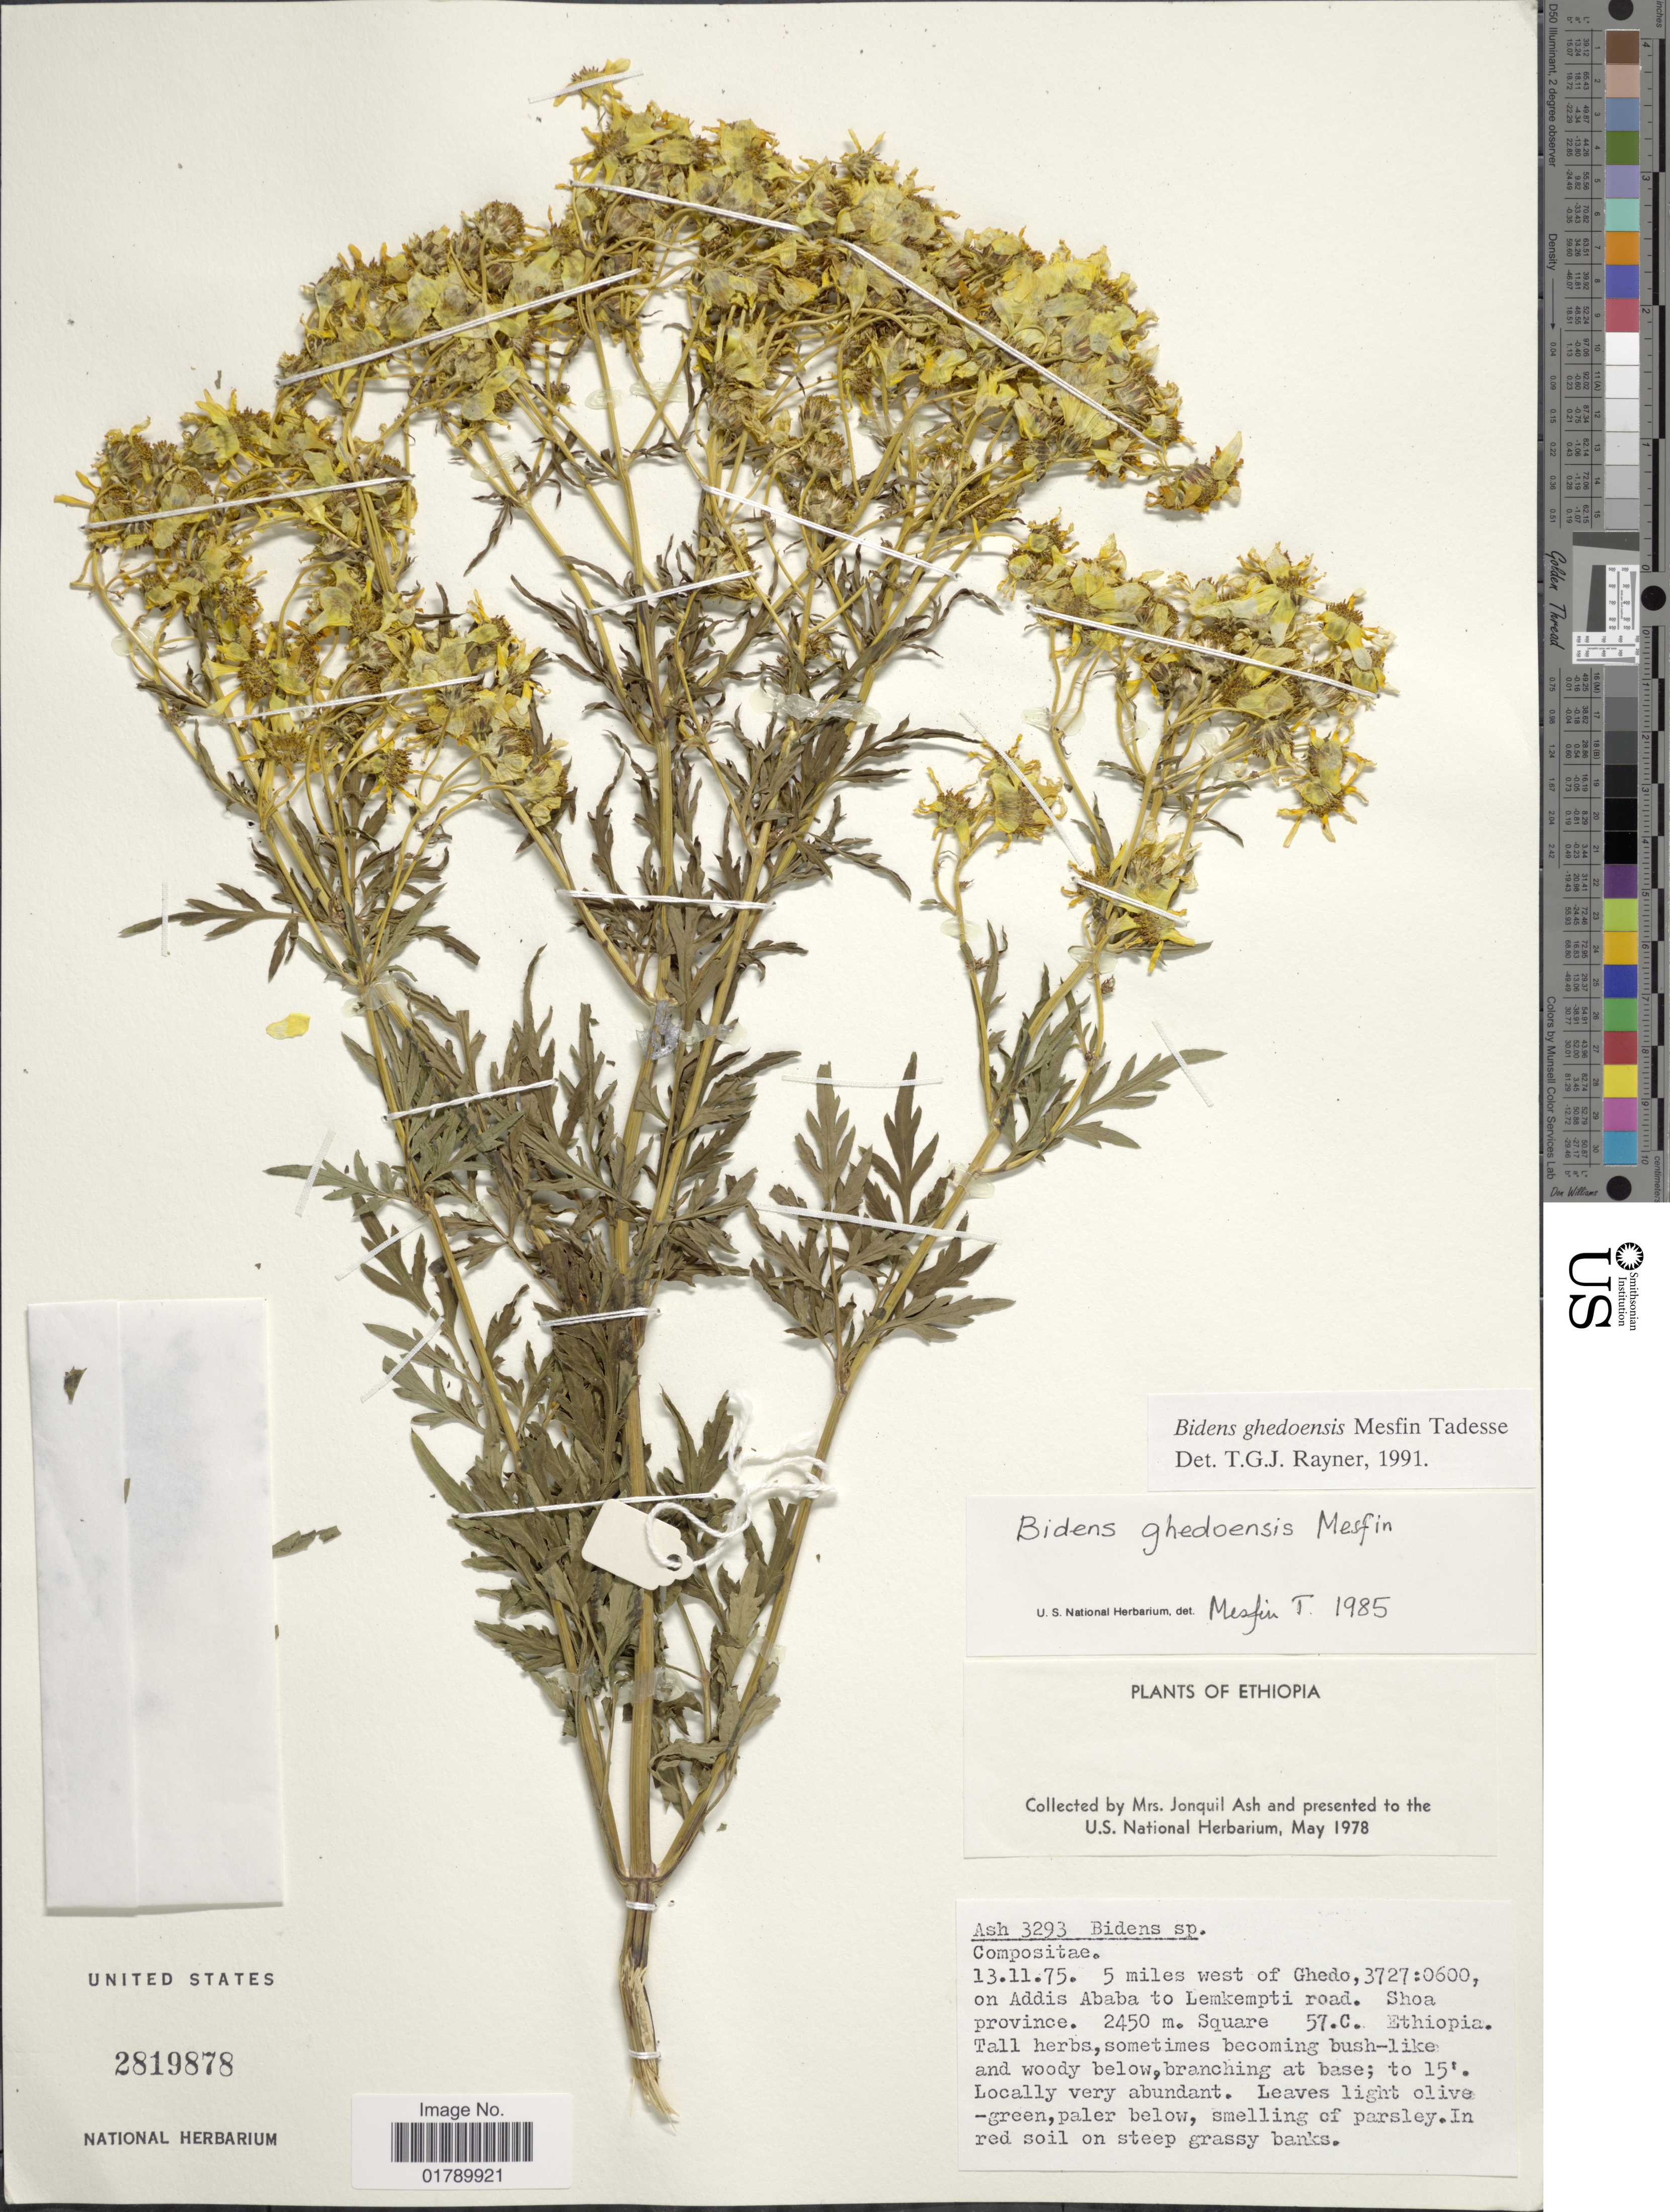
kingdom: Plantae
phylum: Tracheophyta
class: Magnoliopsida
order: Asterales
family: Asteraceae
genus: Bidens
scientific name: Bidens ghedoensis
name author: Mesfin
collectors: J. Ash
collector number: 3293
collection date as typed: Transcribed d/m/y: 13/11/75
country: Ethiopia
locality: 5 miles west of Ghedo, 3727:0600, on Addis Ababa to Lemkempti road. Shoa province.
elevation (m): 2450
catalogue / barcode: US 2819787